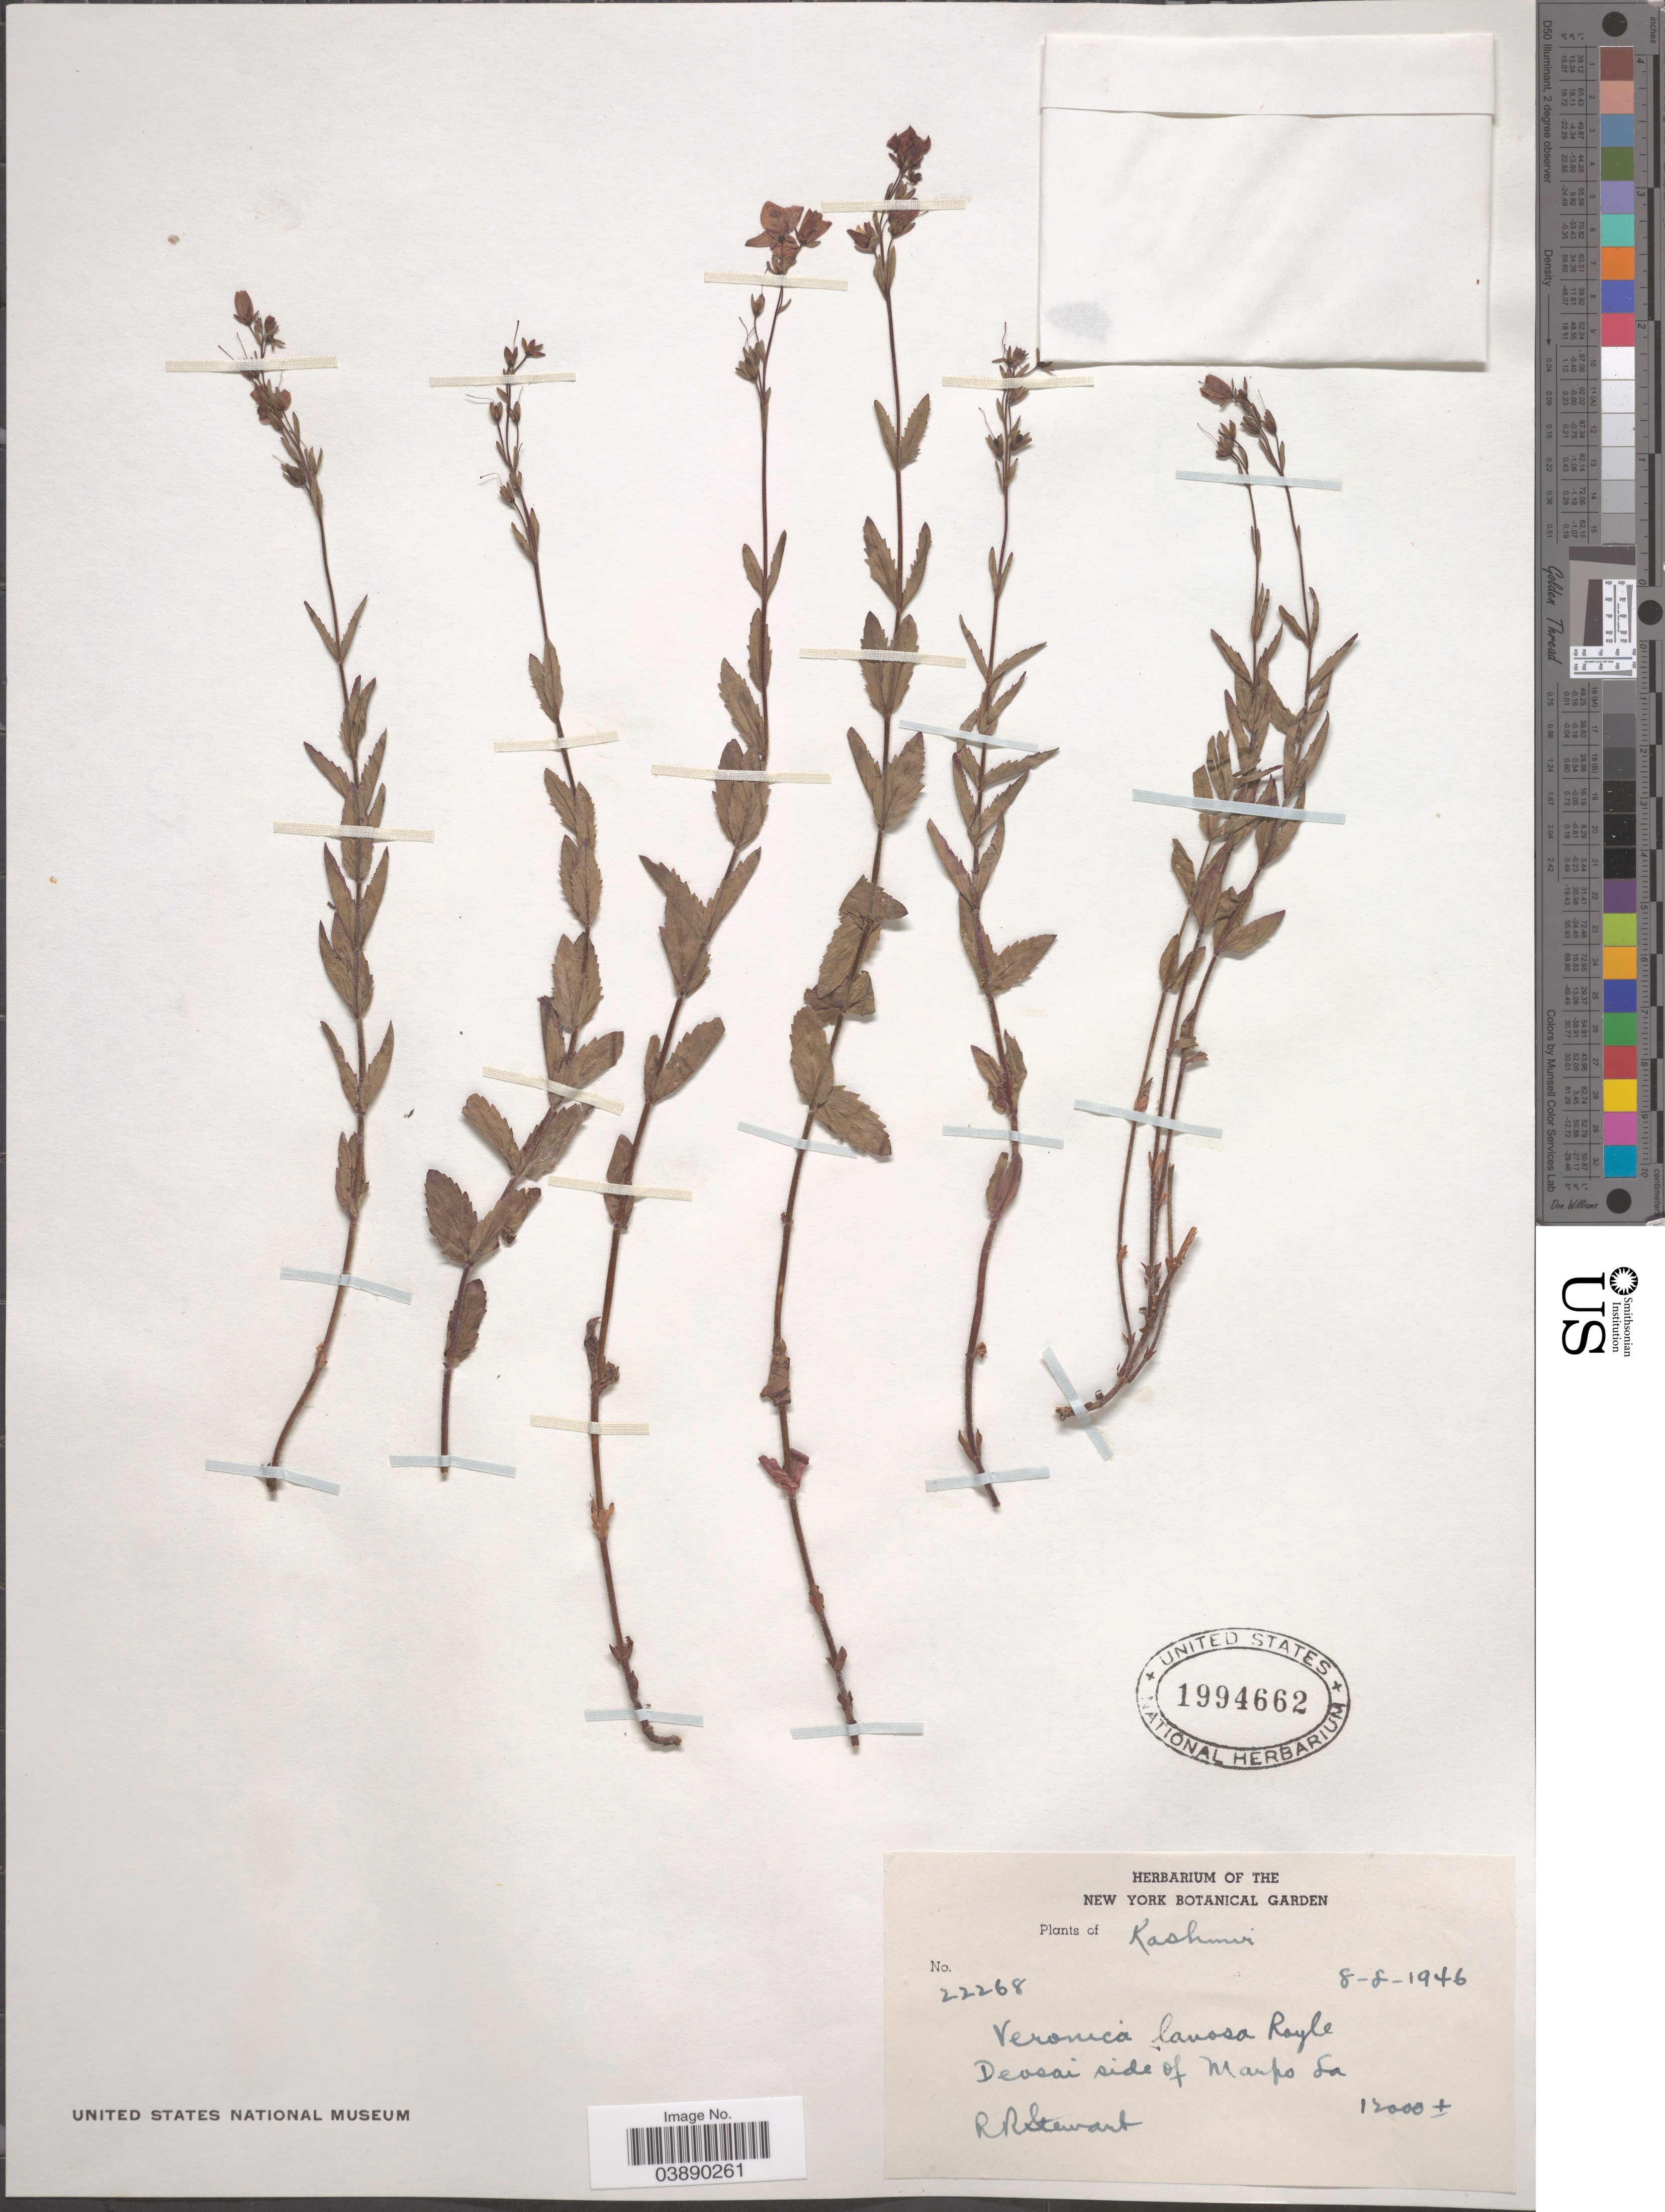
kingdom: Plantae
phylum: Tracheophyta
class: Magnoliopsida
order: Lamiales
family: Plantaginaceae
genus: Veronica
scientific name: Veronica lanosa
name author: Royle ex Benth.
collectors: R. Stewart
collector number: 22268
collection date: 1946-08-08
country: India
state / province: Jammu and Kashmir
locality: Kashmir. Deosai side of Marpo Sa.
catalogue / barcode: US 1994662